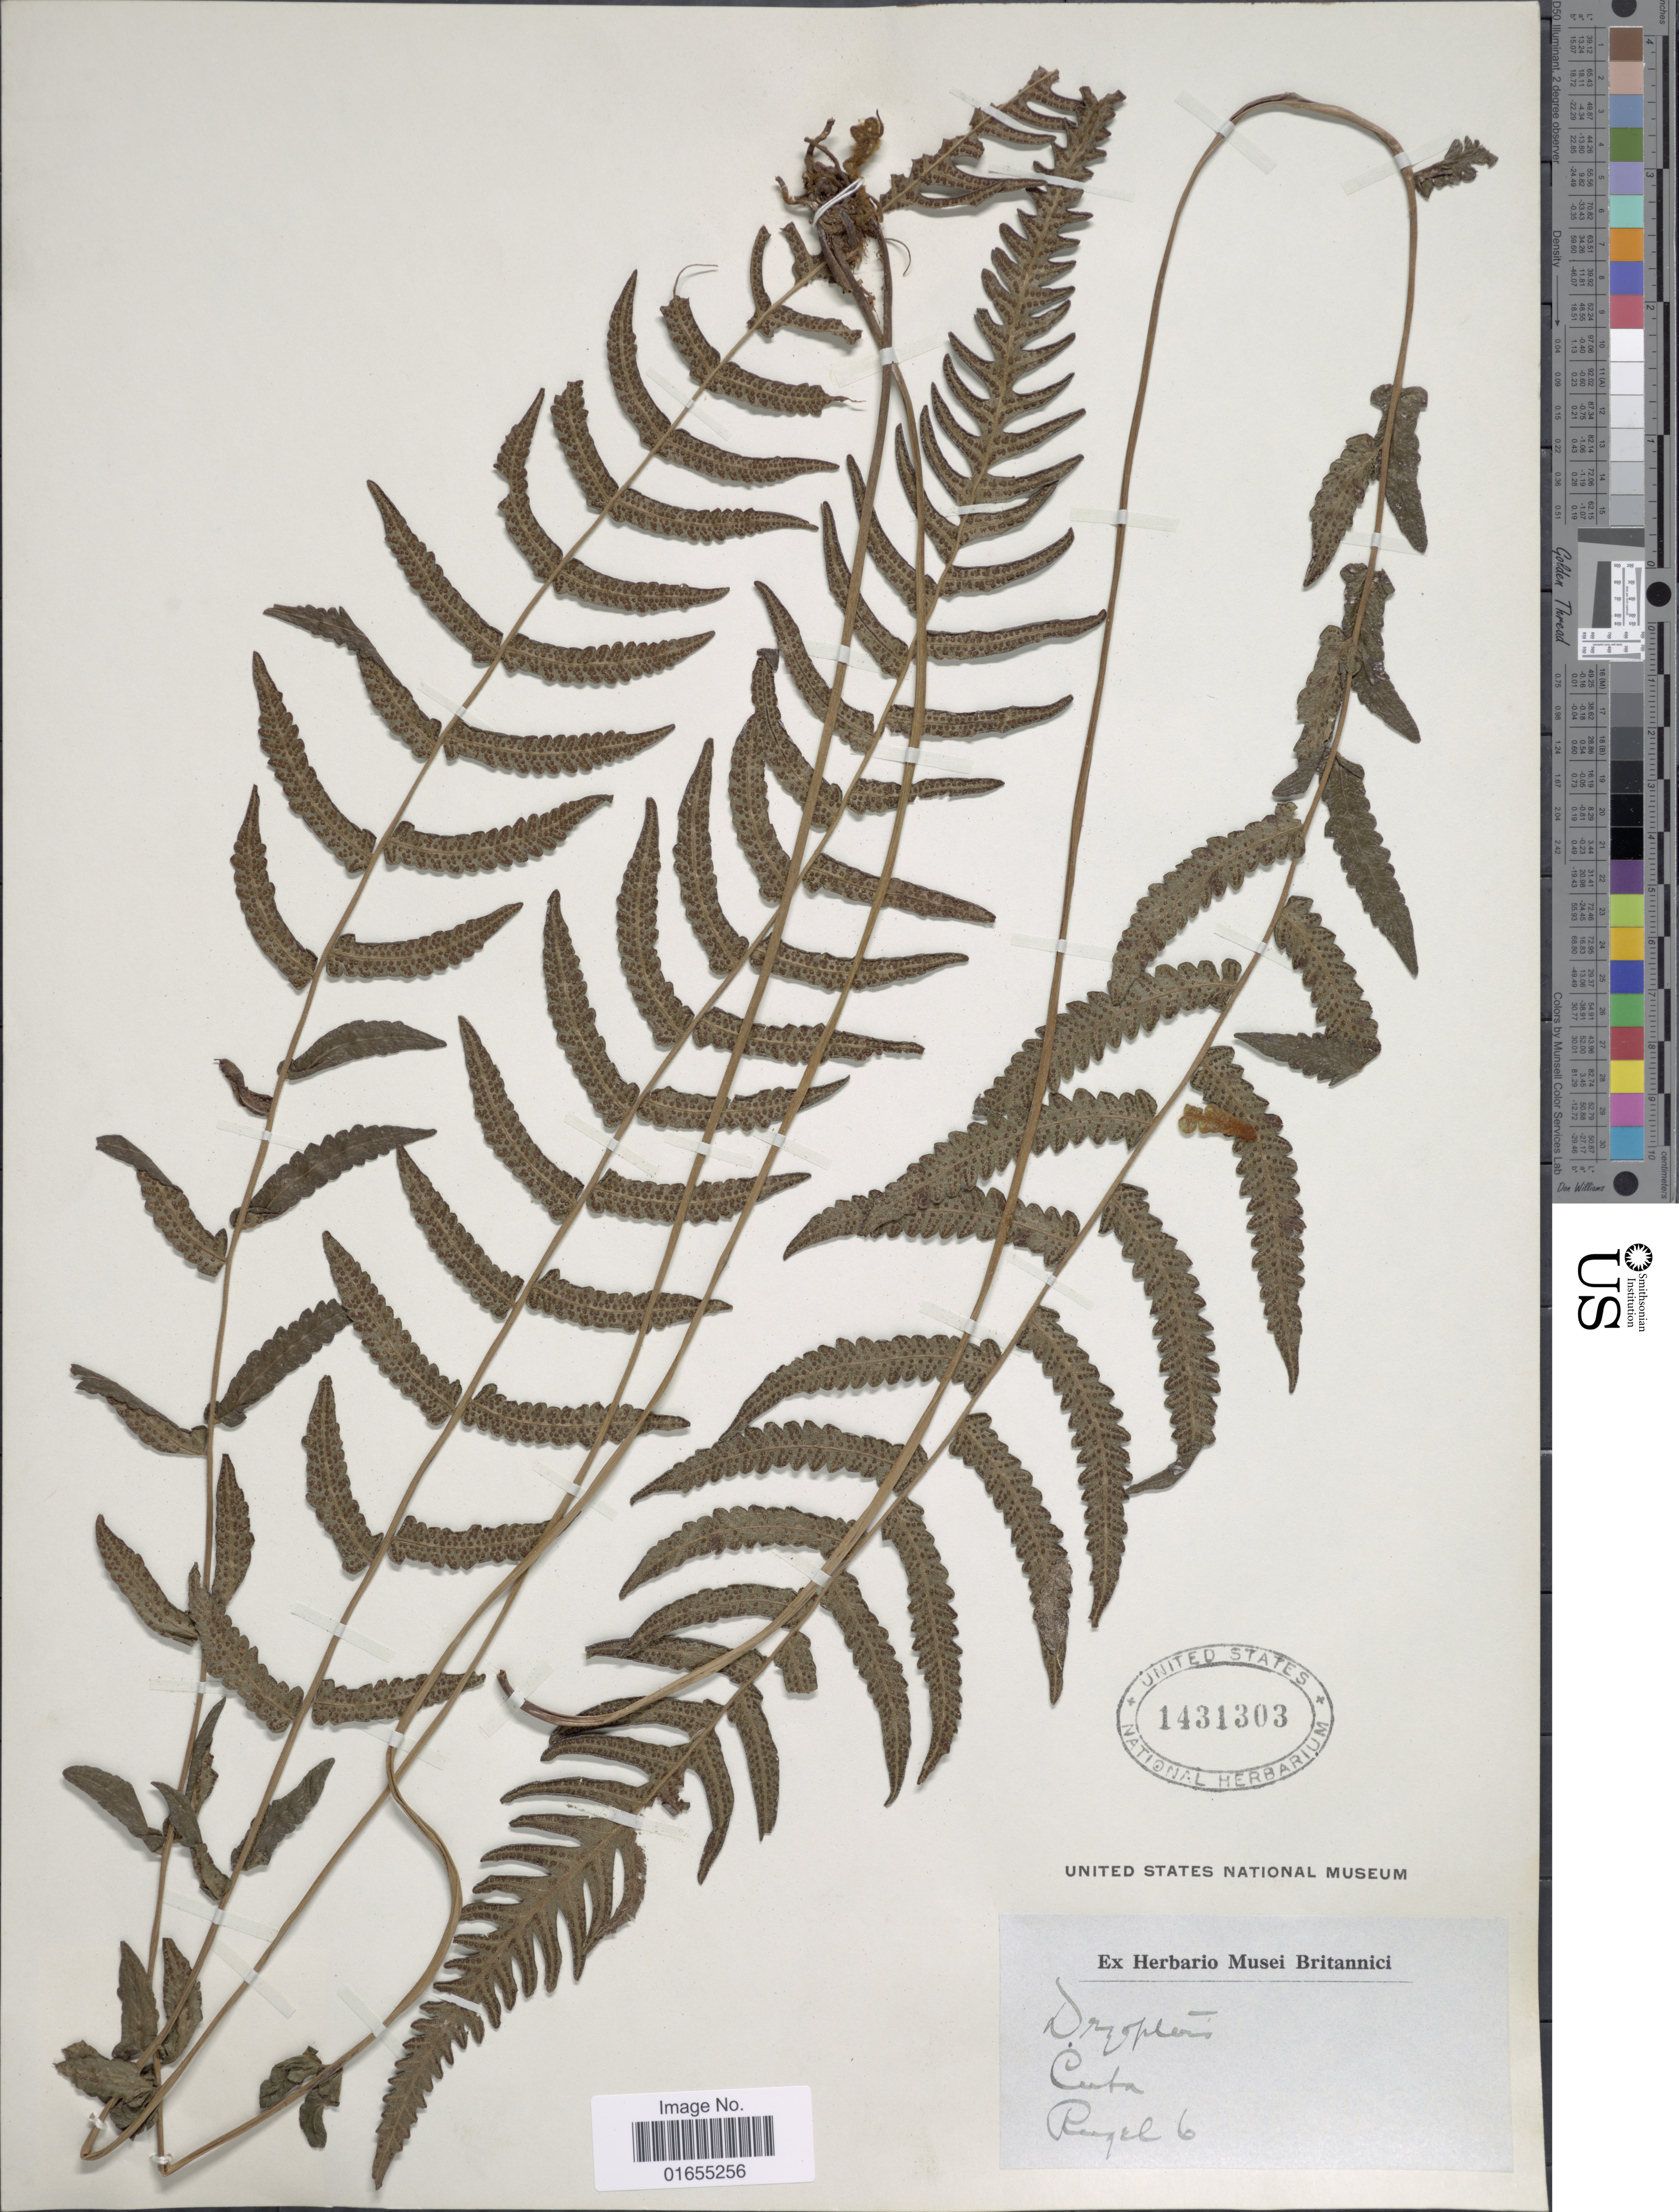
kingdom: Plantae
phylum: Tracheophyta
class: Polypodiopsida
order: Polypodiales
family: Thelypteridaceae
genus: Goniopteris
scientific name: Goniopteris sp.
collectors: Rugel, --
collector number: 6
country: Cuba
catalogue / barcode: US 1431303